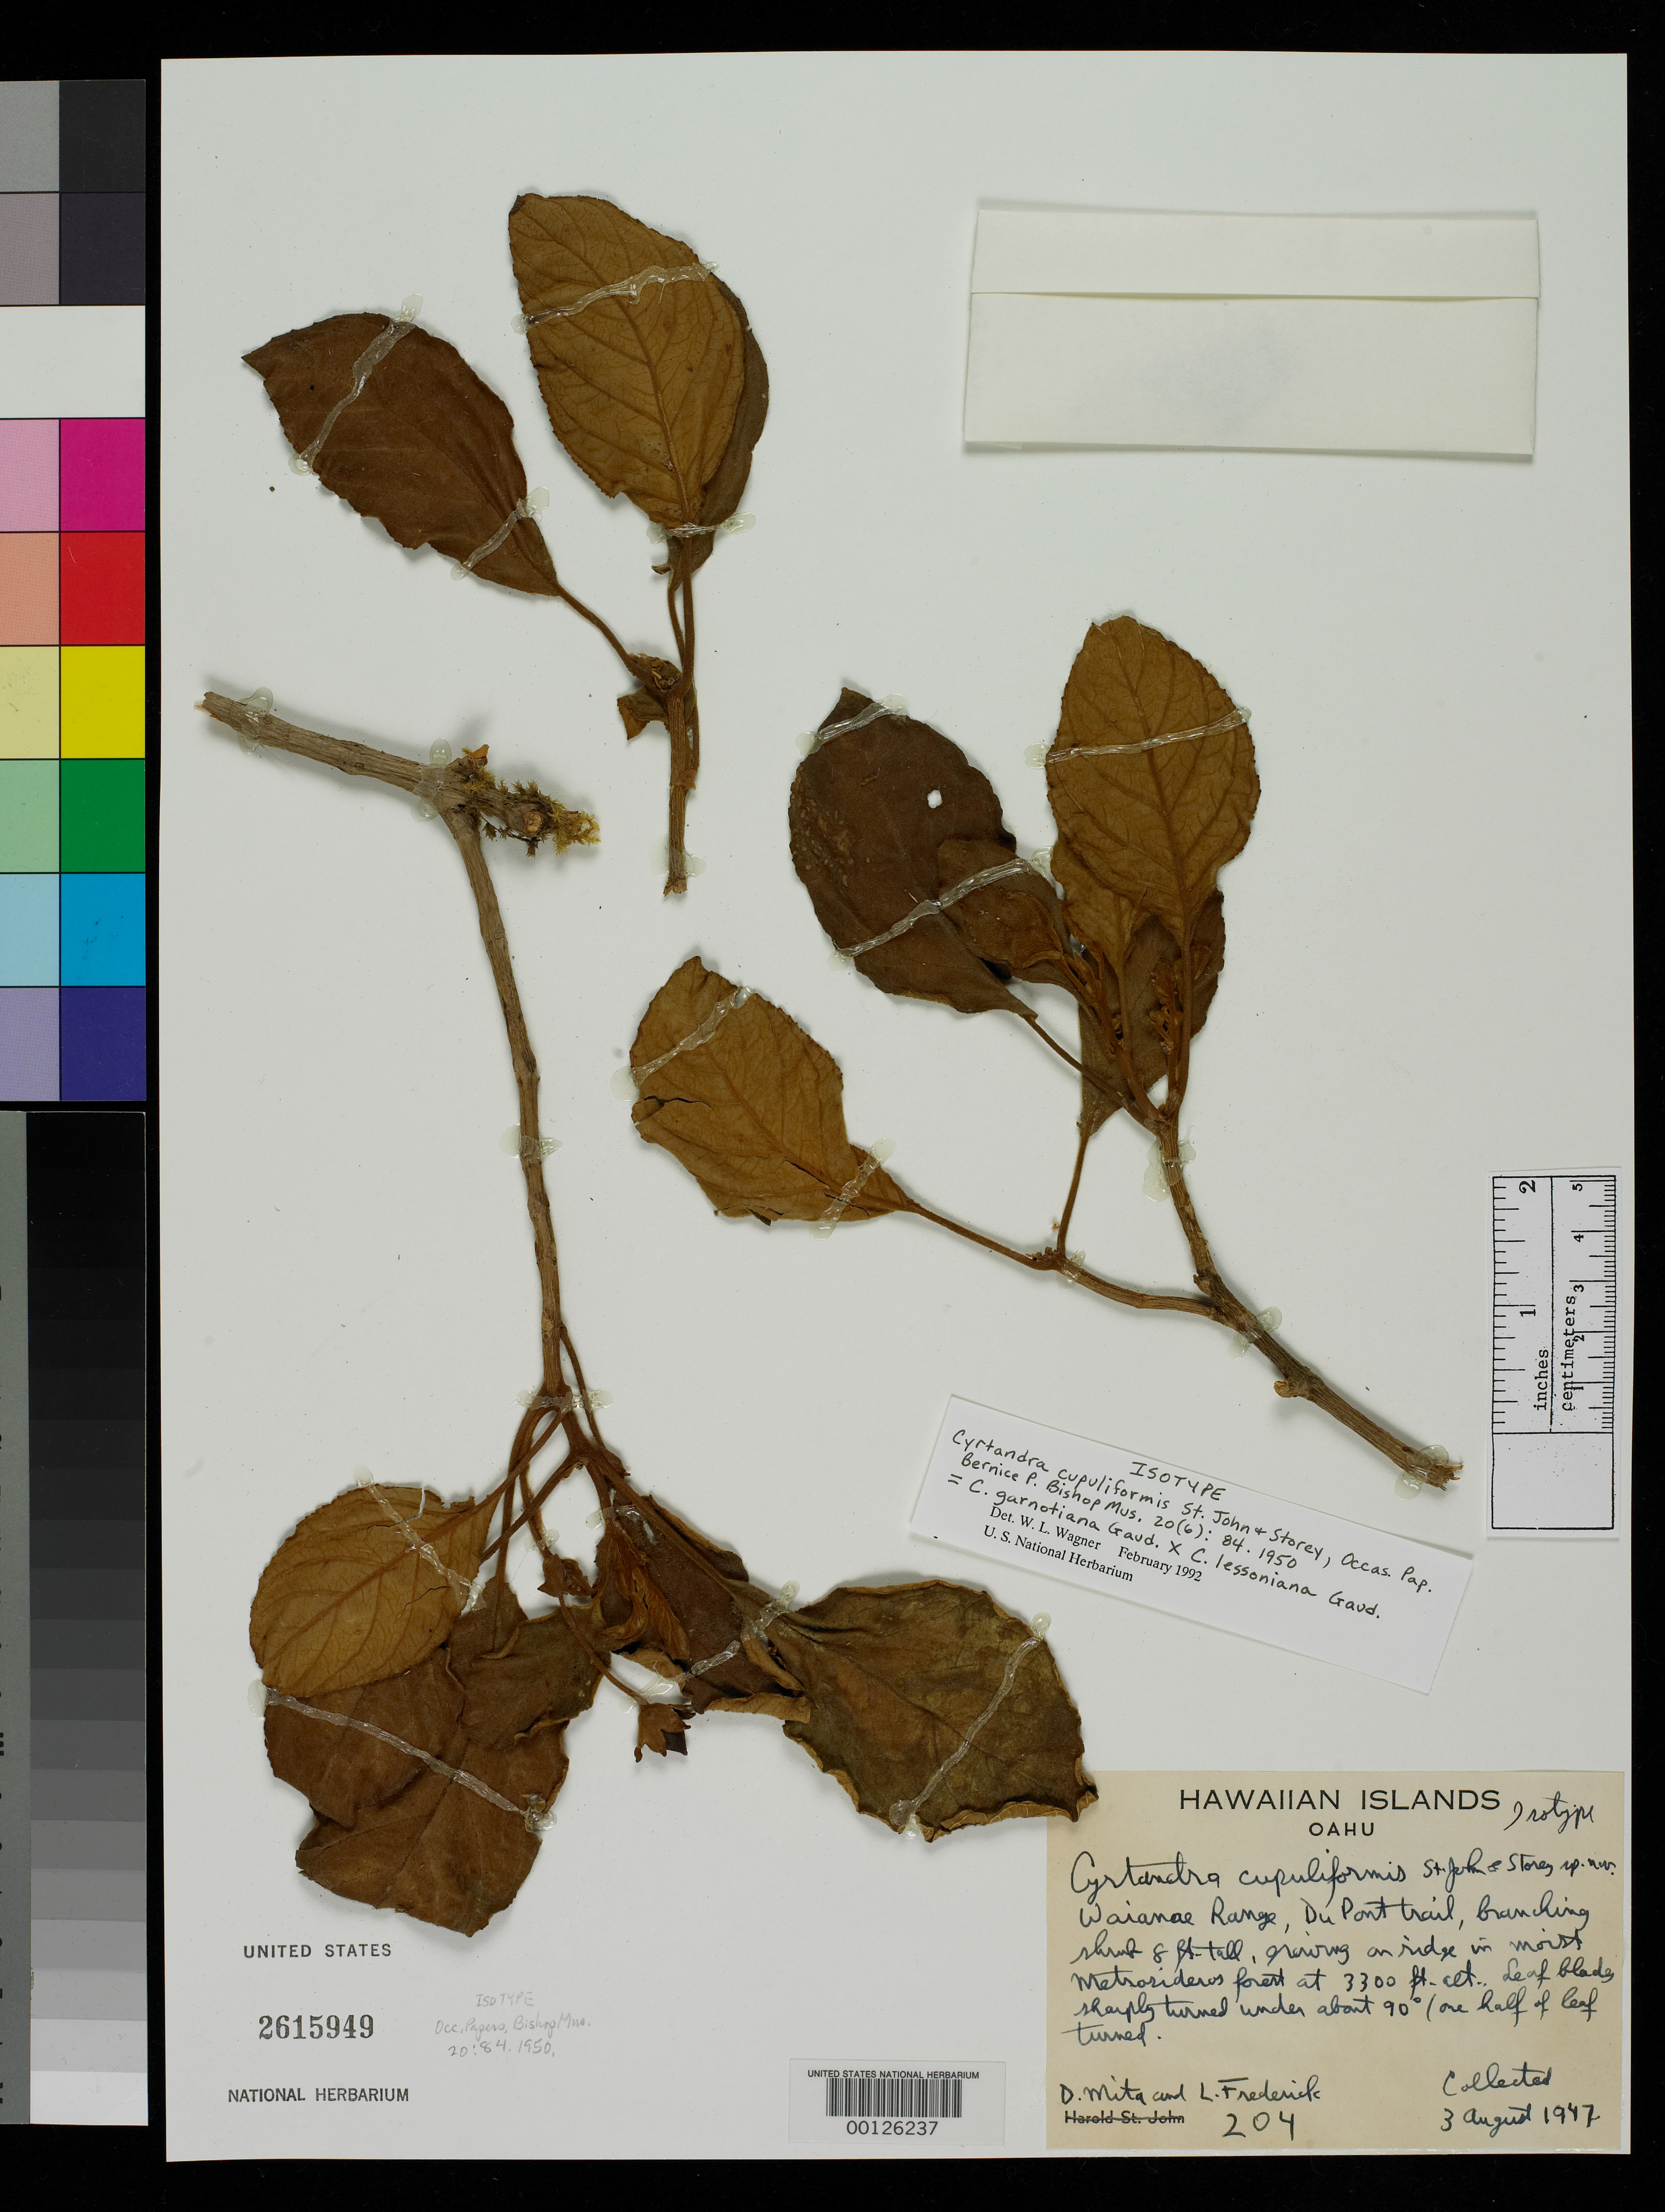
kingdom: Plantae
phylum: Tracheophyta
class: Magnoliopsida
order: Lamiales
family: Gesneriaceae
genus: Cyrtandra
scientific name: Cyrtandra cupuliformis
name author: H. St. John & Storey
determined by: Wagner, W. L., (BOT), Smithsonian Institution - National Museum of Natural History (UNITED STATES)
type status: Isotype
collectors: D. Mita & L. Frederick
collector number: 204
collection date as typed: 03 Aug 1947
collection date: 1947-08-03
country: United States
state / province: Hawaii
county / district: Honolulu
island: Oahu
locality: Waianae Range, Du Pont trail.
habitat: On ridge in moist Metrosideros forest.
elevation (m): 1006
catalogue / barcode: US 2615949